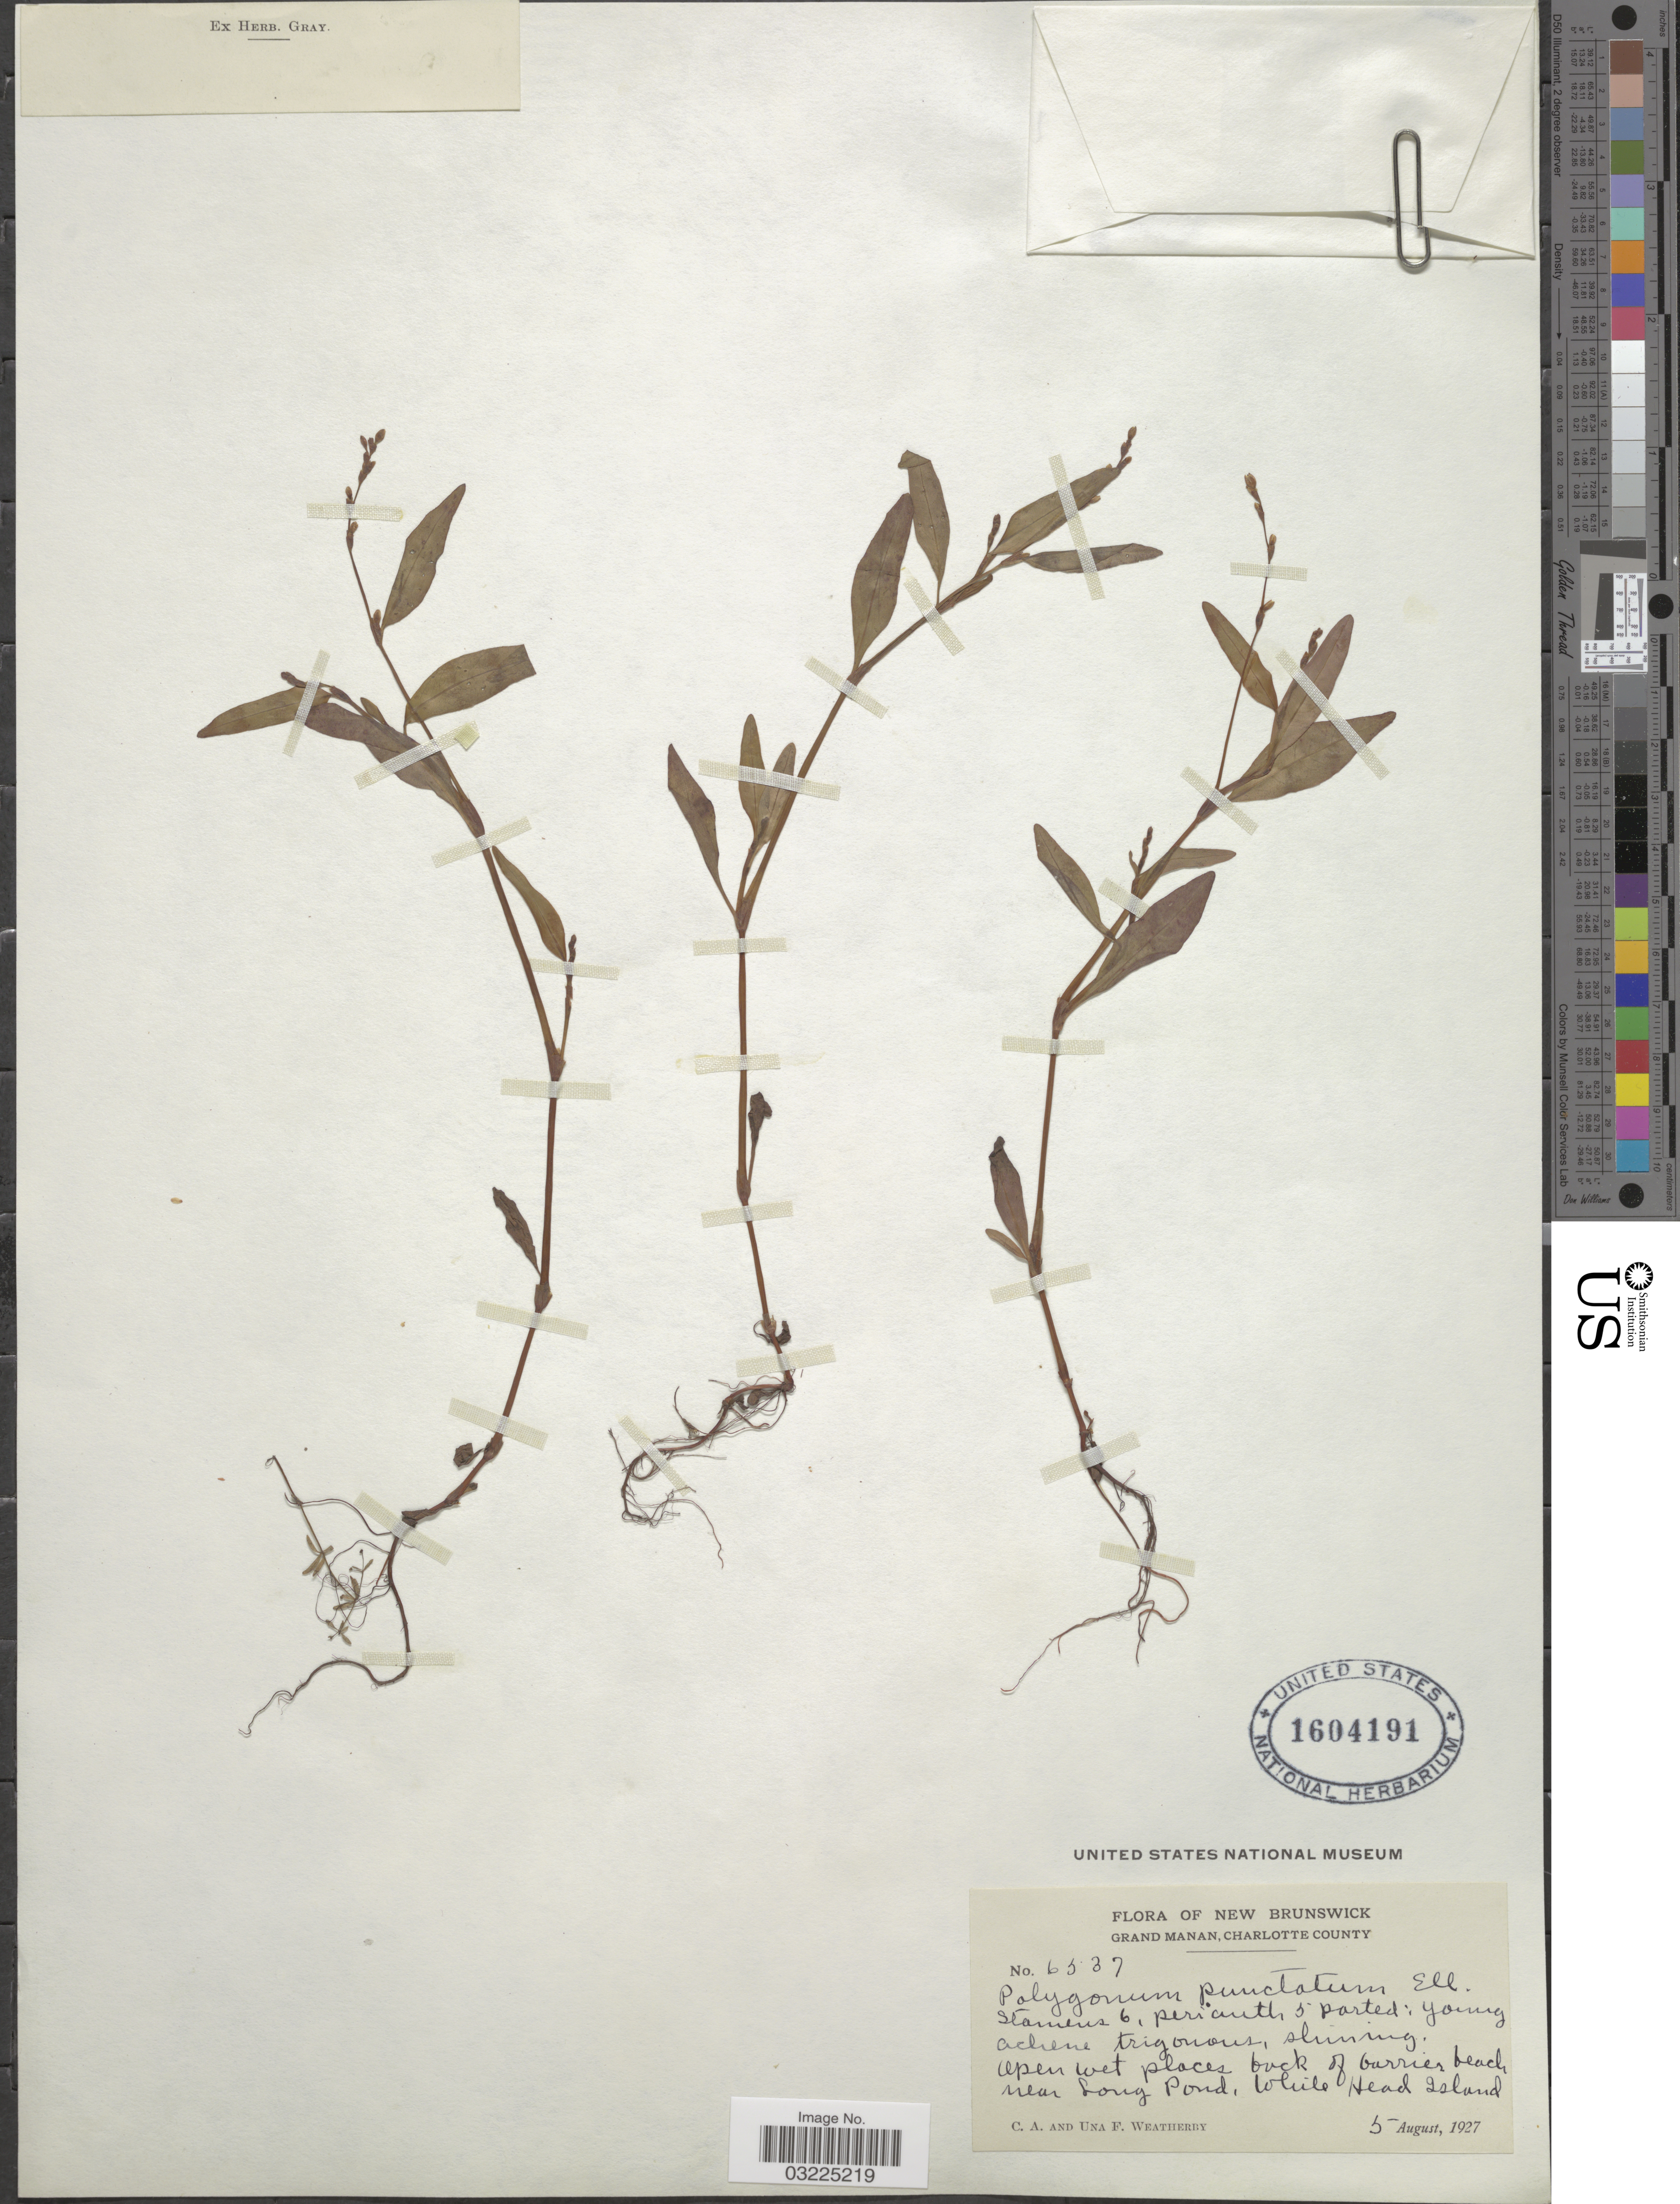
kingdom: Plantae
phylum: Tracheophyta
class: Magnoliopsida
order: Caryophyllales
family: Polygonaceae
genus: Persicaria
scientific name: Persicaria punctata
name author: (Elliott) Small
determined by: Atha, D. E.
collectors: C. A. Weatherby & U. Weatherby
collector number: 6537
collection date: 1927-08-05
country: Canada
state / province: New Brunswick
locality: Grand Manan, Charlotte County, open wet places back of barrier beach near Long Pond, White Head Island.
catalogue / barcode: US 1604191